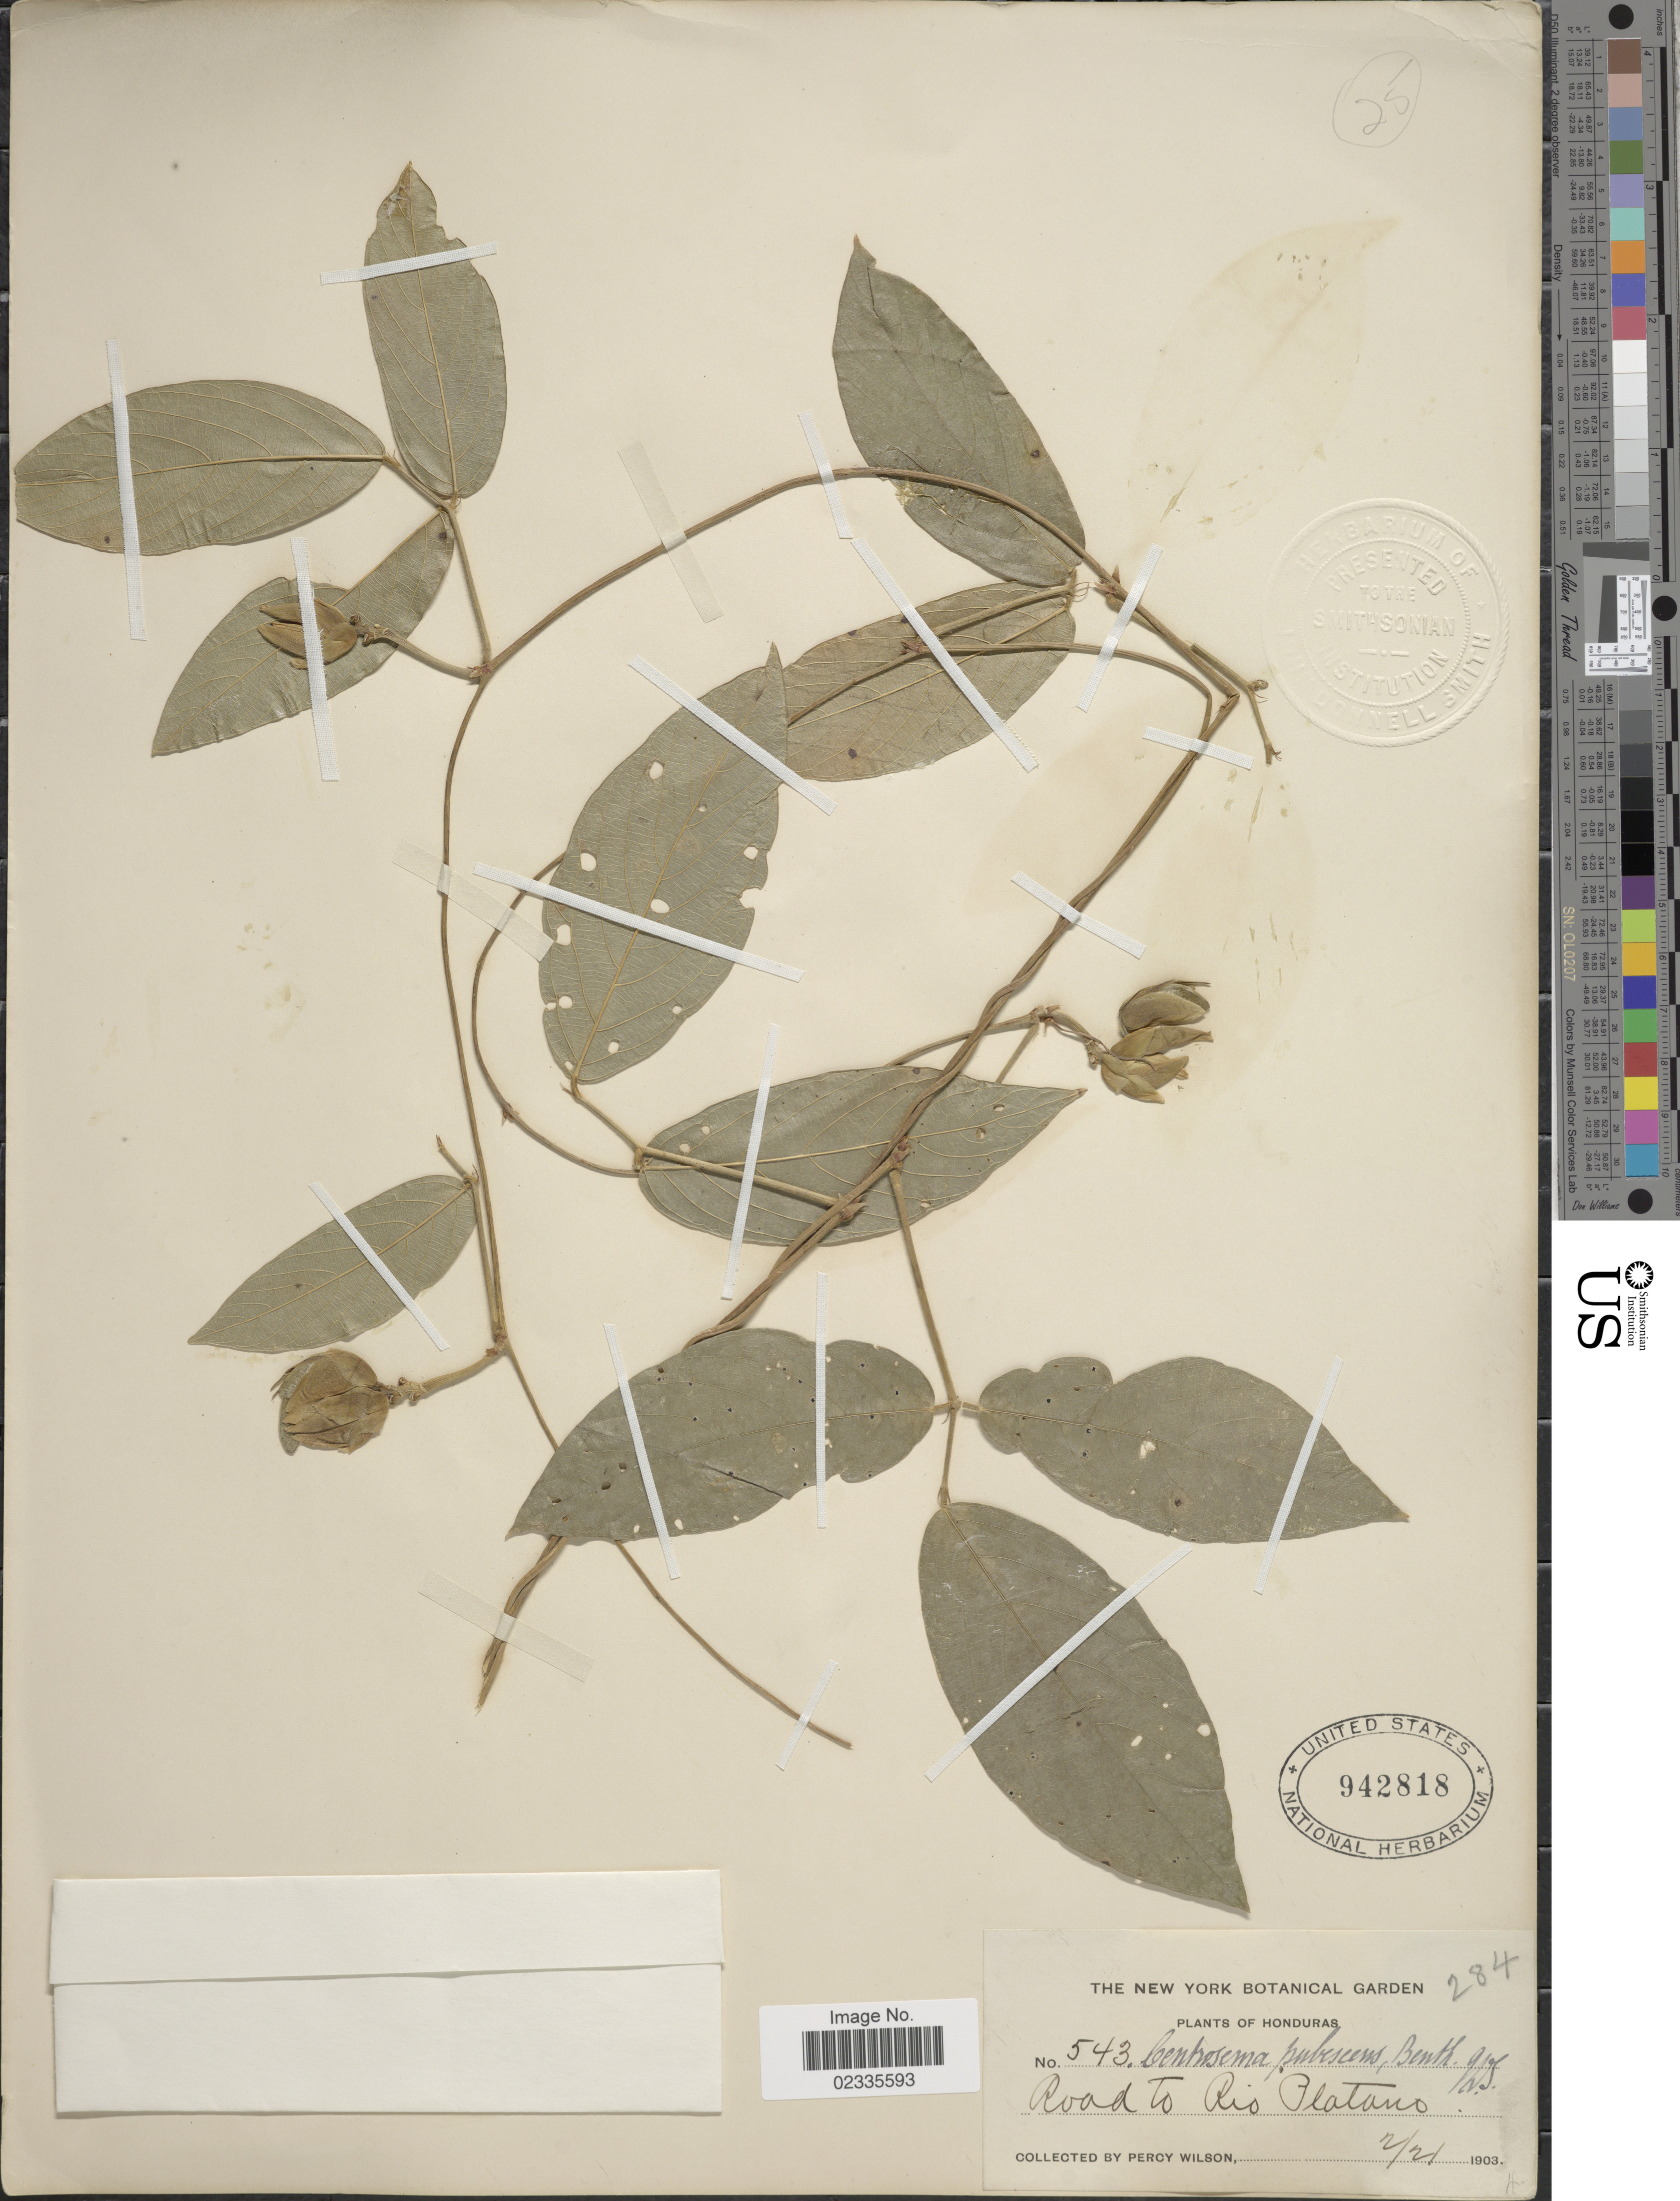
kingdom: Plantae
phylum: Tracheophyta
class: Magnoliopsida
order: Fabales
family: Fabaceae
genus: Centrosema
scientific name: Centrosema pubescens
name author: Benth.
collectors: P. Wilson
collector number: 543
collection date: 1903-02-21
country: Honduras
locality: Road to Rio Platano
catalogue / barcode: US 842818